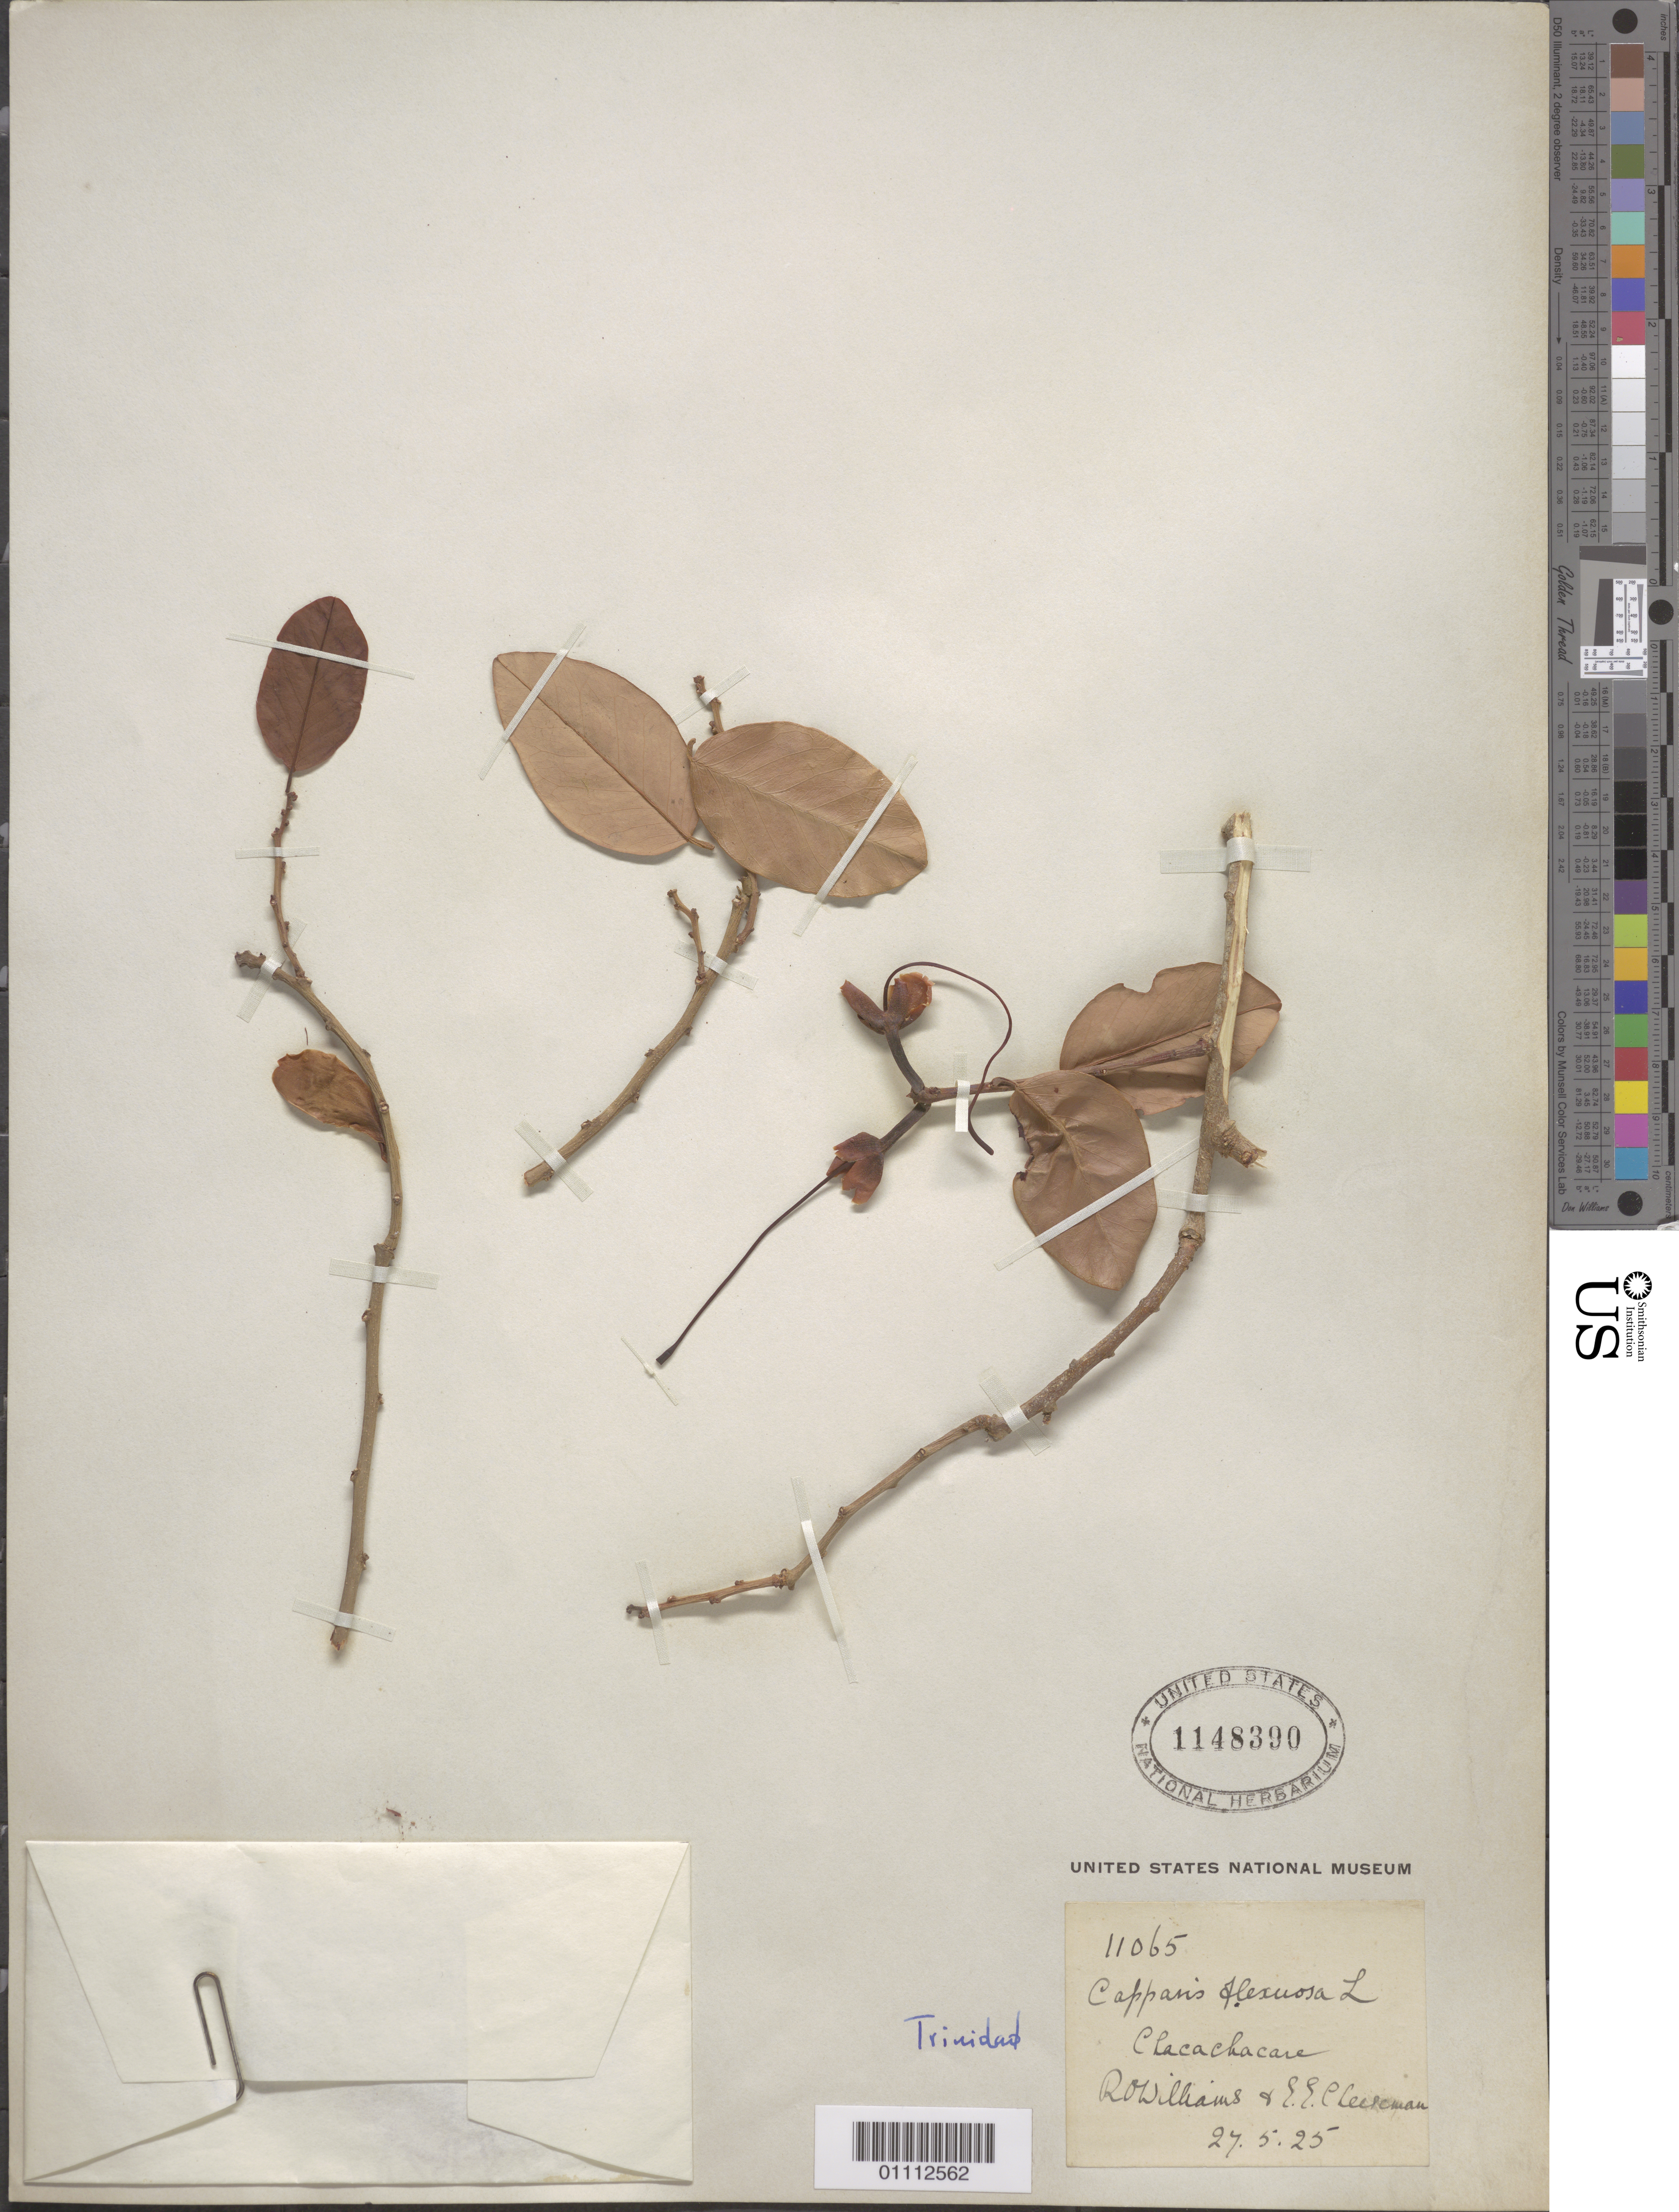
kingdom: Plantae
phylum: Tracheophyta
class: Magnoliopsida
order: Brassicales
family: Capparaceae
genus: Cynophalla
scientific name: Cynophalla flexuosa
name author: (L.) J. Presl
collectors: R. O. Williams & T. F. Cheeseman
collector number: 11065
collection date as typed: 27 May 1925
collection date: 1925-05-27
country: Trinidad and Tobago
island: Trinidad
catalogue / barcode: US 1148390